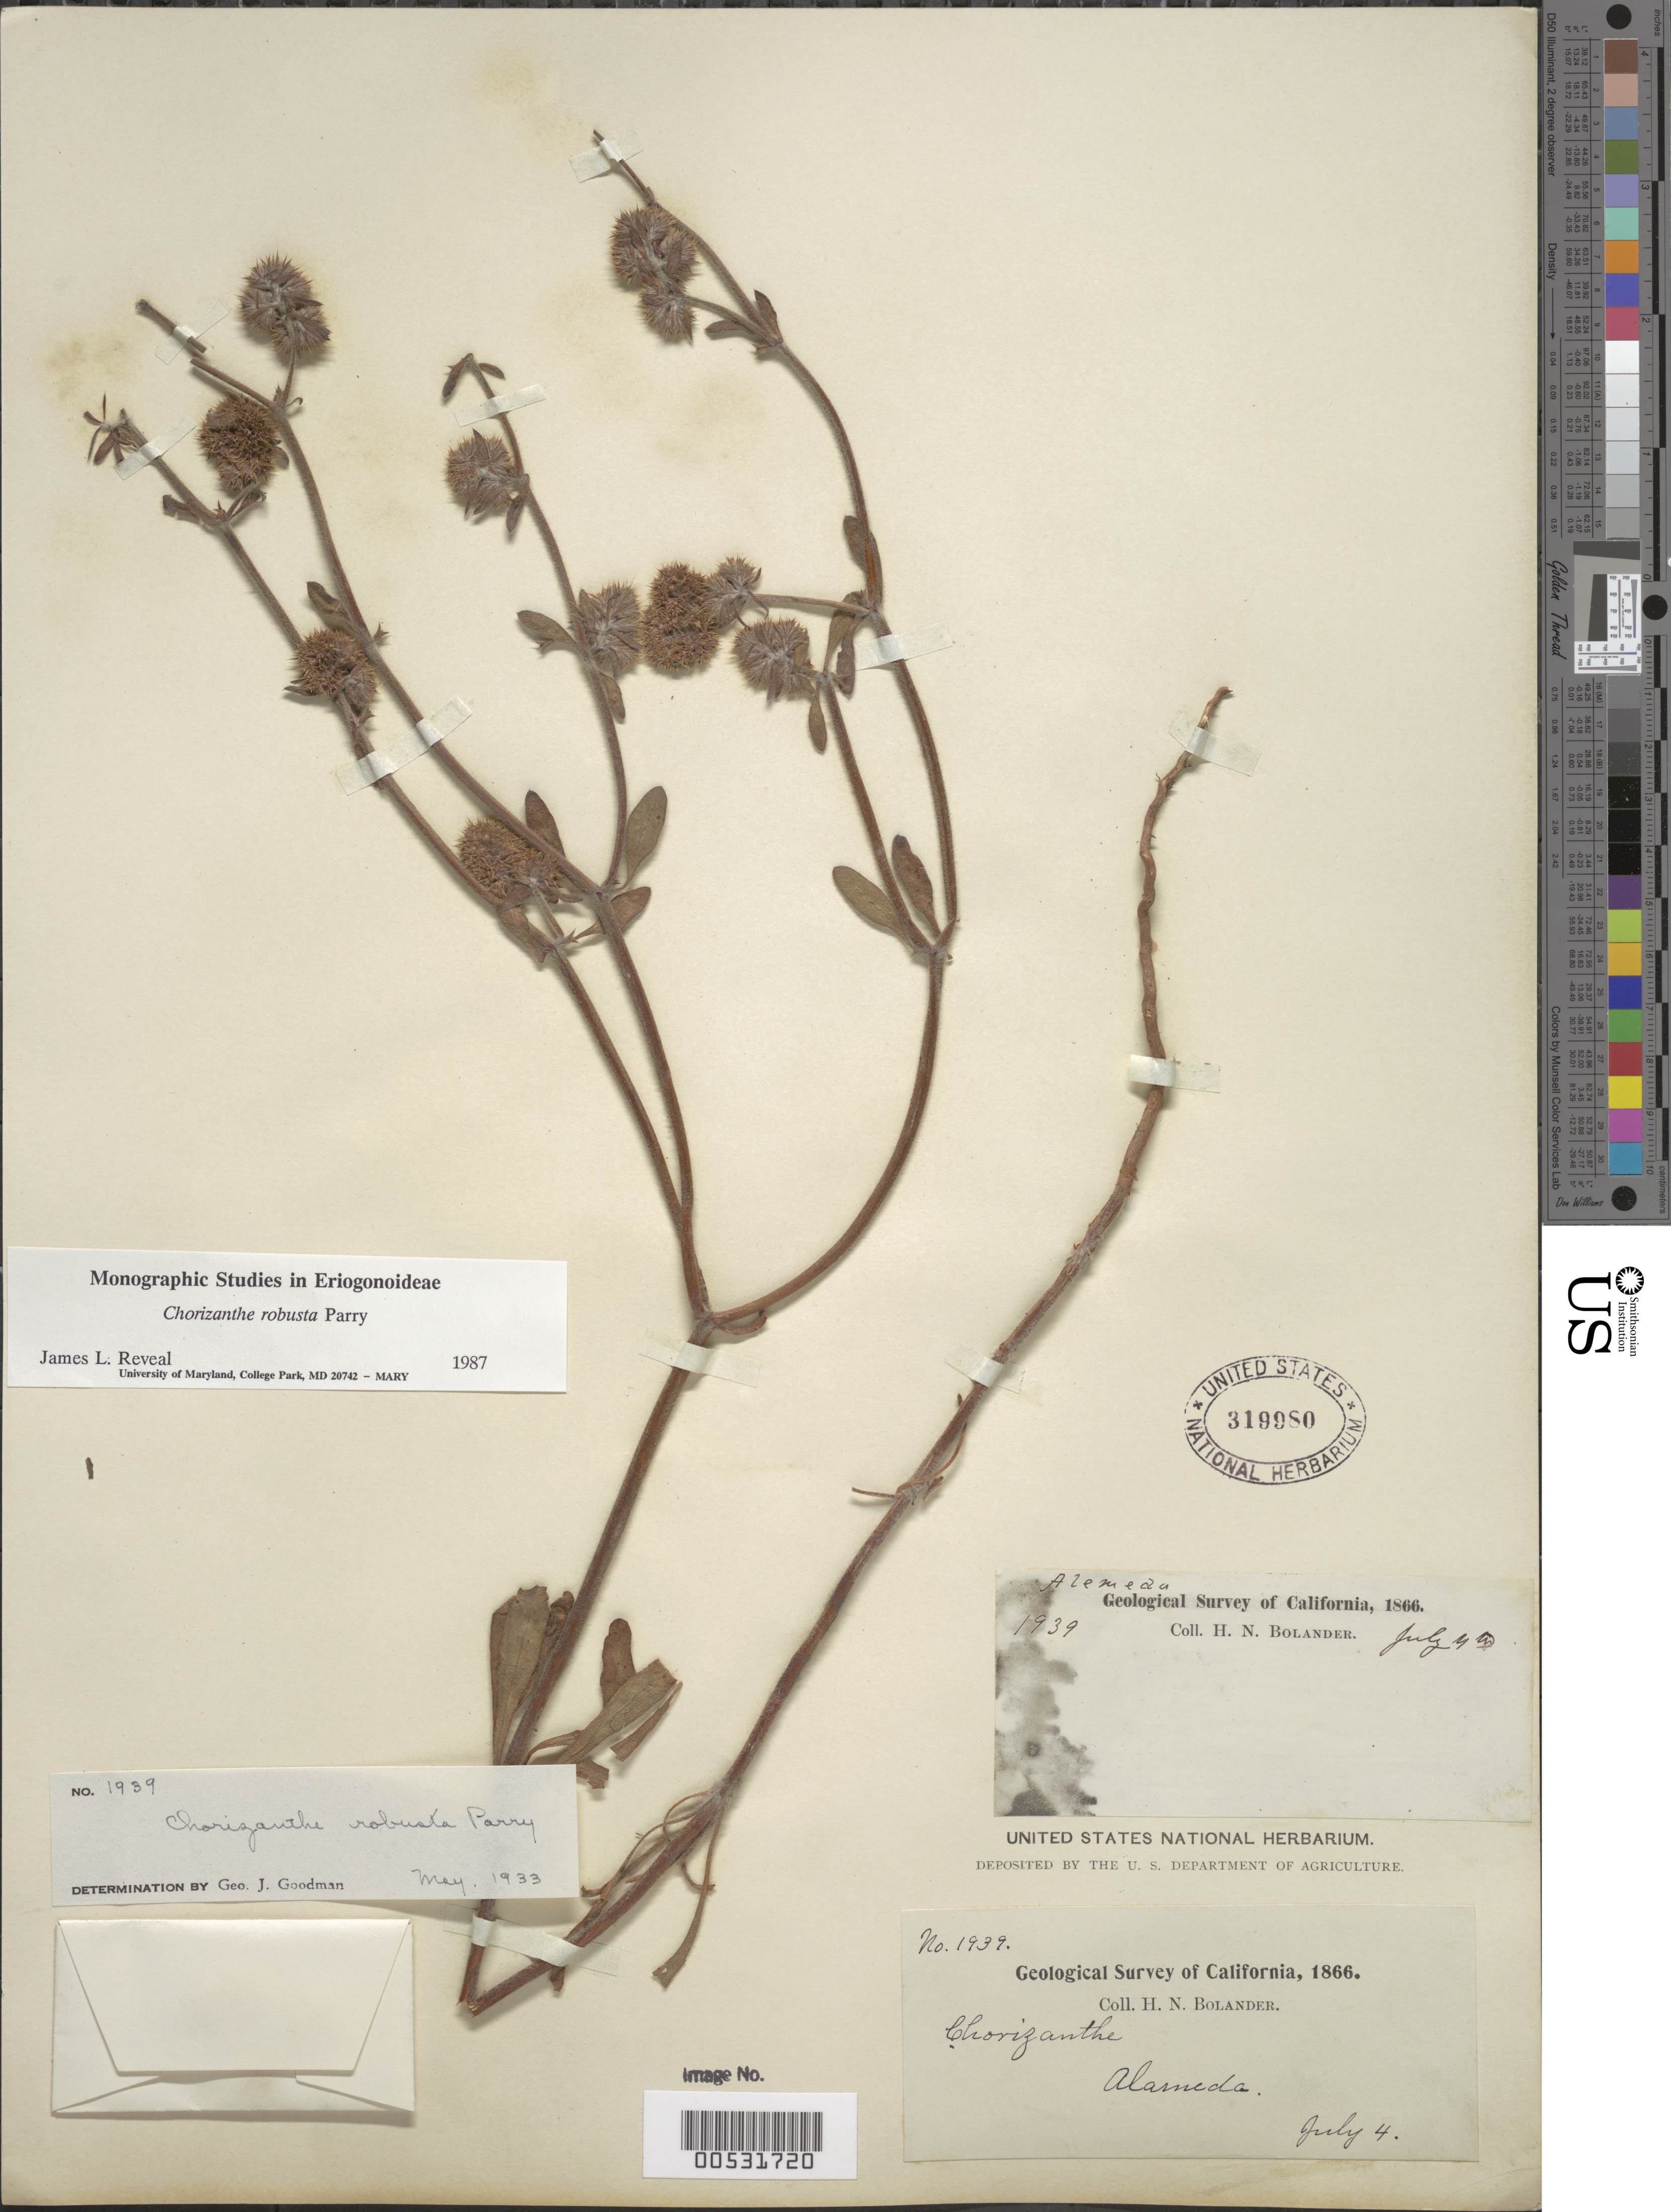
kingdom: Plantae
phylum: Tracheophyta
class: Magnoliopsida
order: Caryophyllales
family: Polygonaceae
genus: Chorizanthe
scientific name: Chorizanthe robusta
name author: Parry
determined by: Reveal, J. L.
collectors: H. Bolander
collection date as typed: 04 Jul 1866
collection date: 1866-07-04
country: United States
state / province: California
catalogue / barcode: US 319980